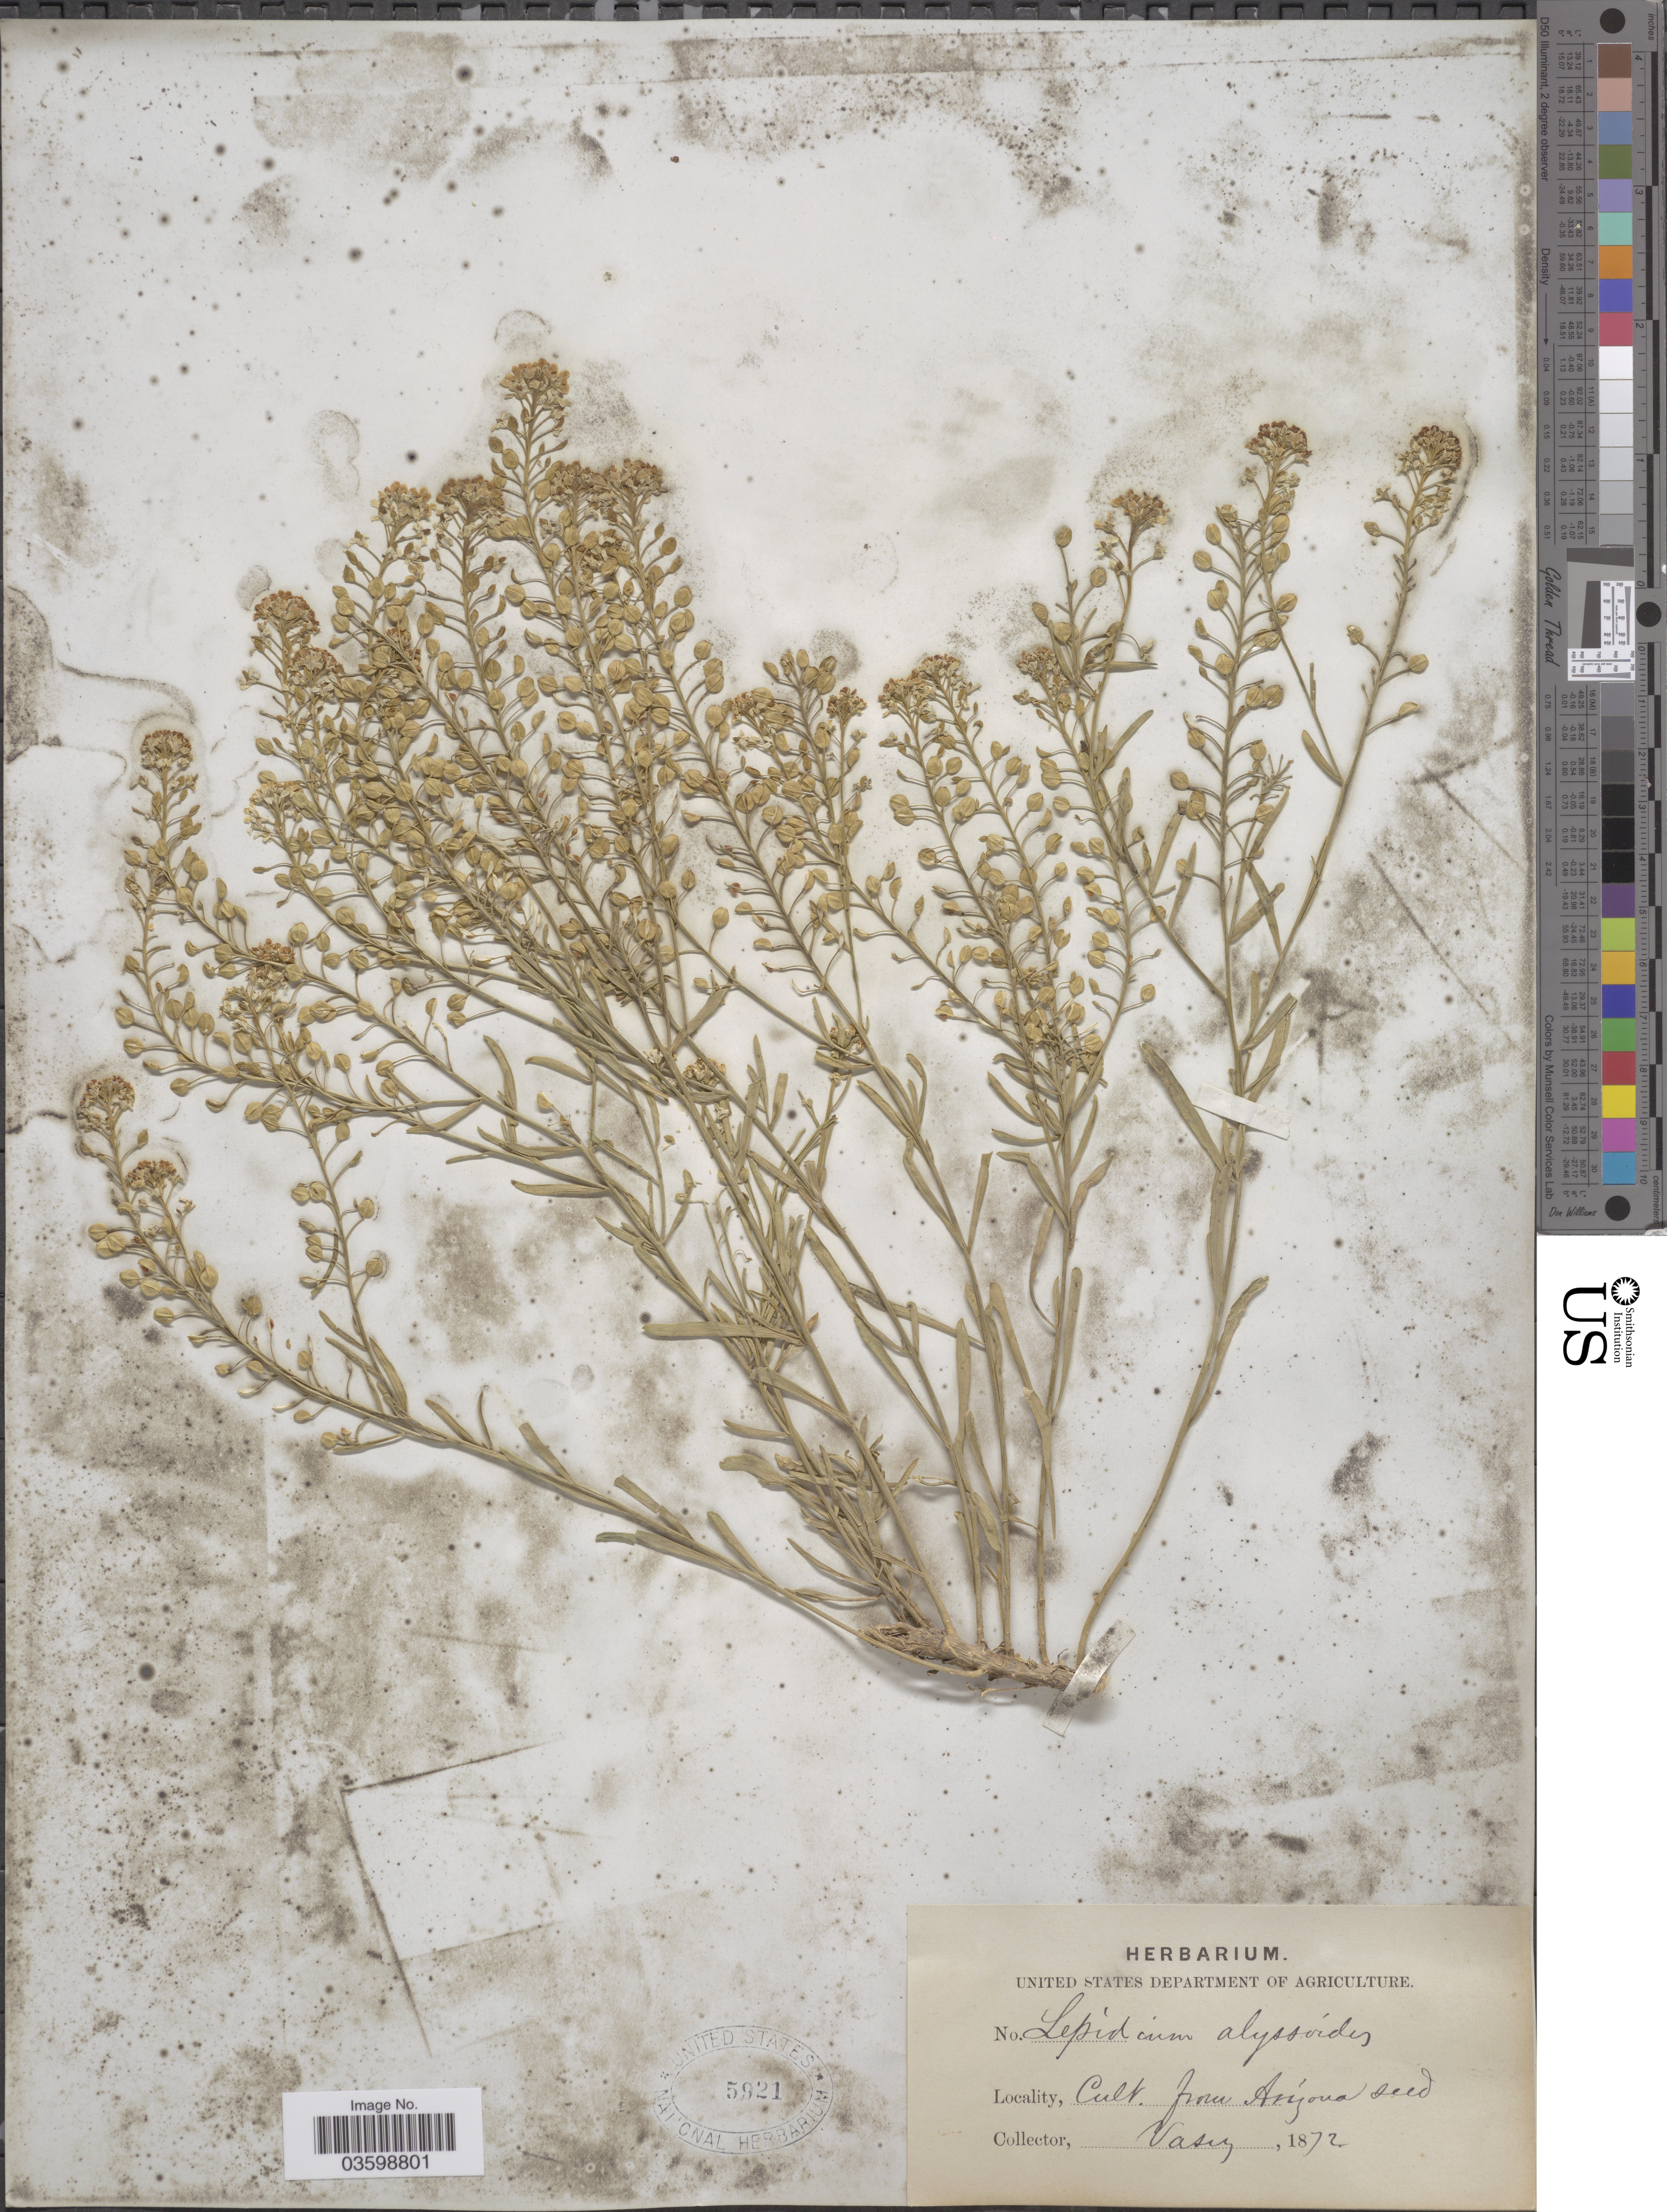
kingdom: Plantae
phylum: Tracheophyta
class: Magnoliopsida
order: Brassicales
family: Brassicaceae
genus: Lepidium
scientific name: Lepidium montanum var. alyssoides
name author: (A. Gray) M.E. Jones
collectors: Vasey, --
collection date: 1872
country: United States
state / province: Arizona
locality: Cult. from Arizona seed.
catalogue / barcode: US 5921